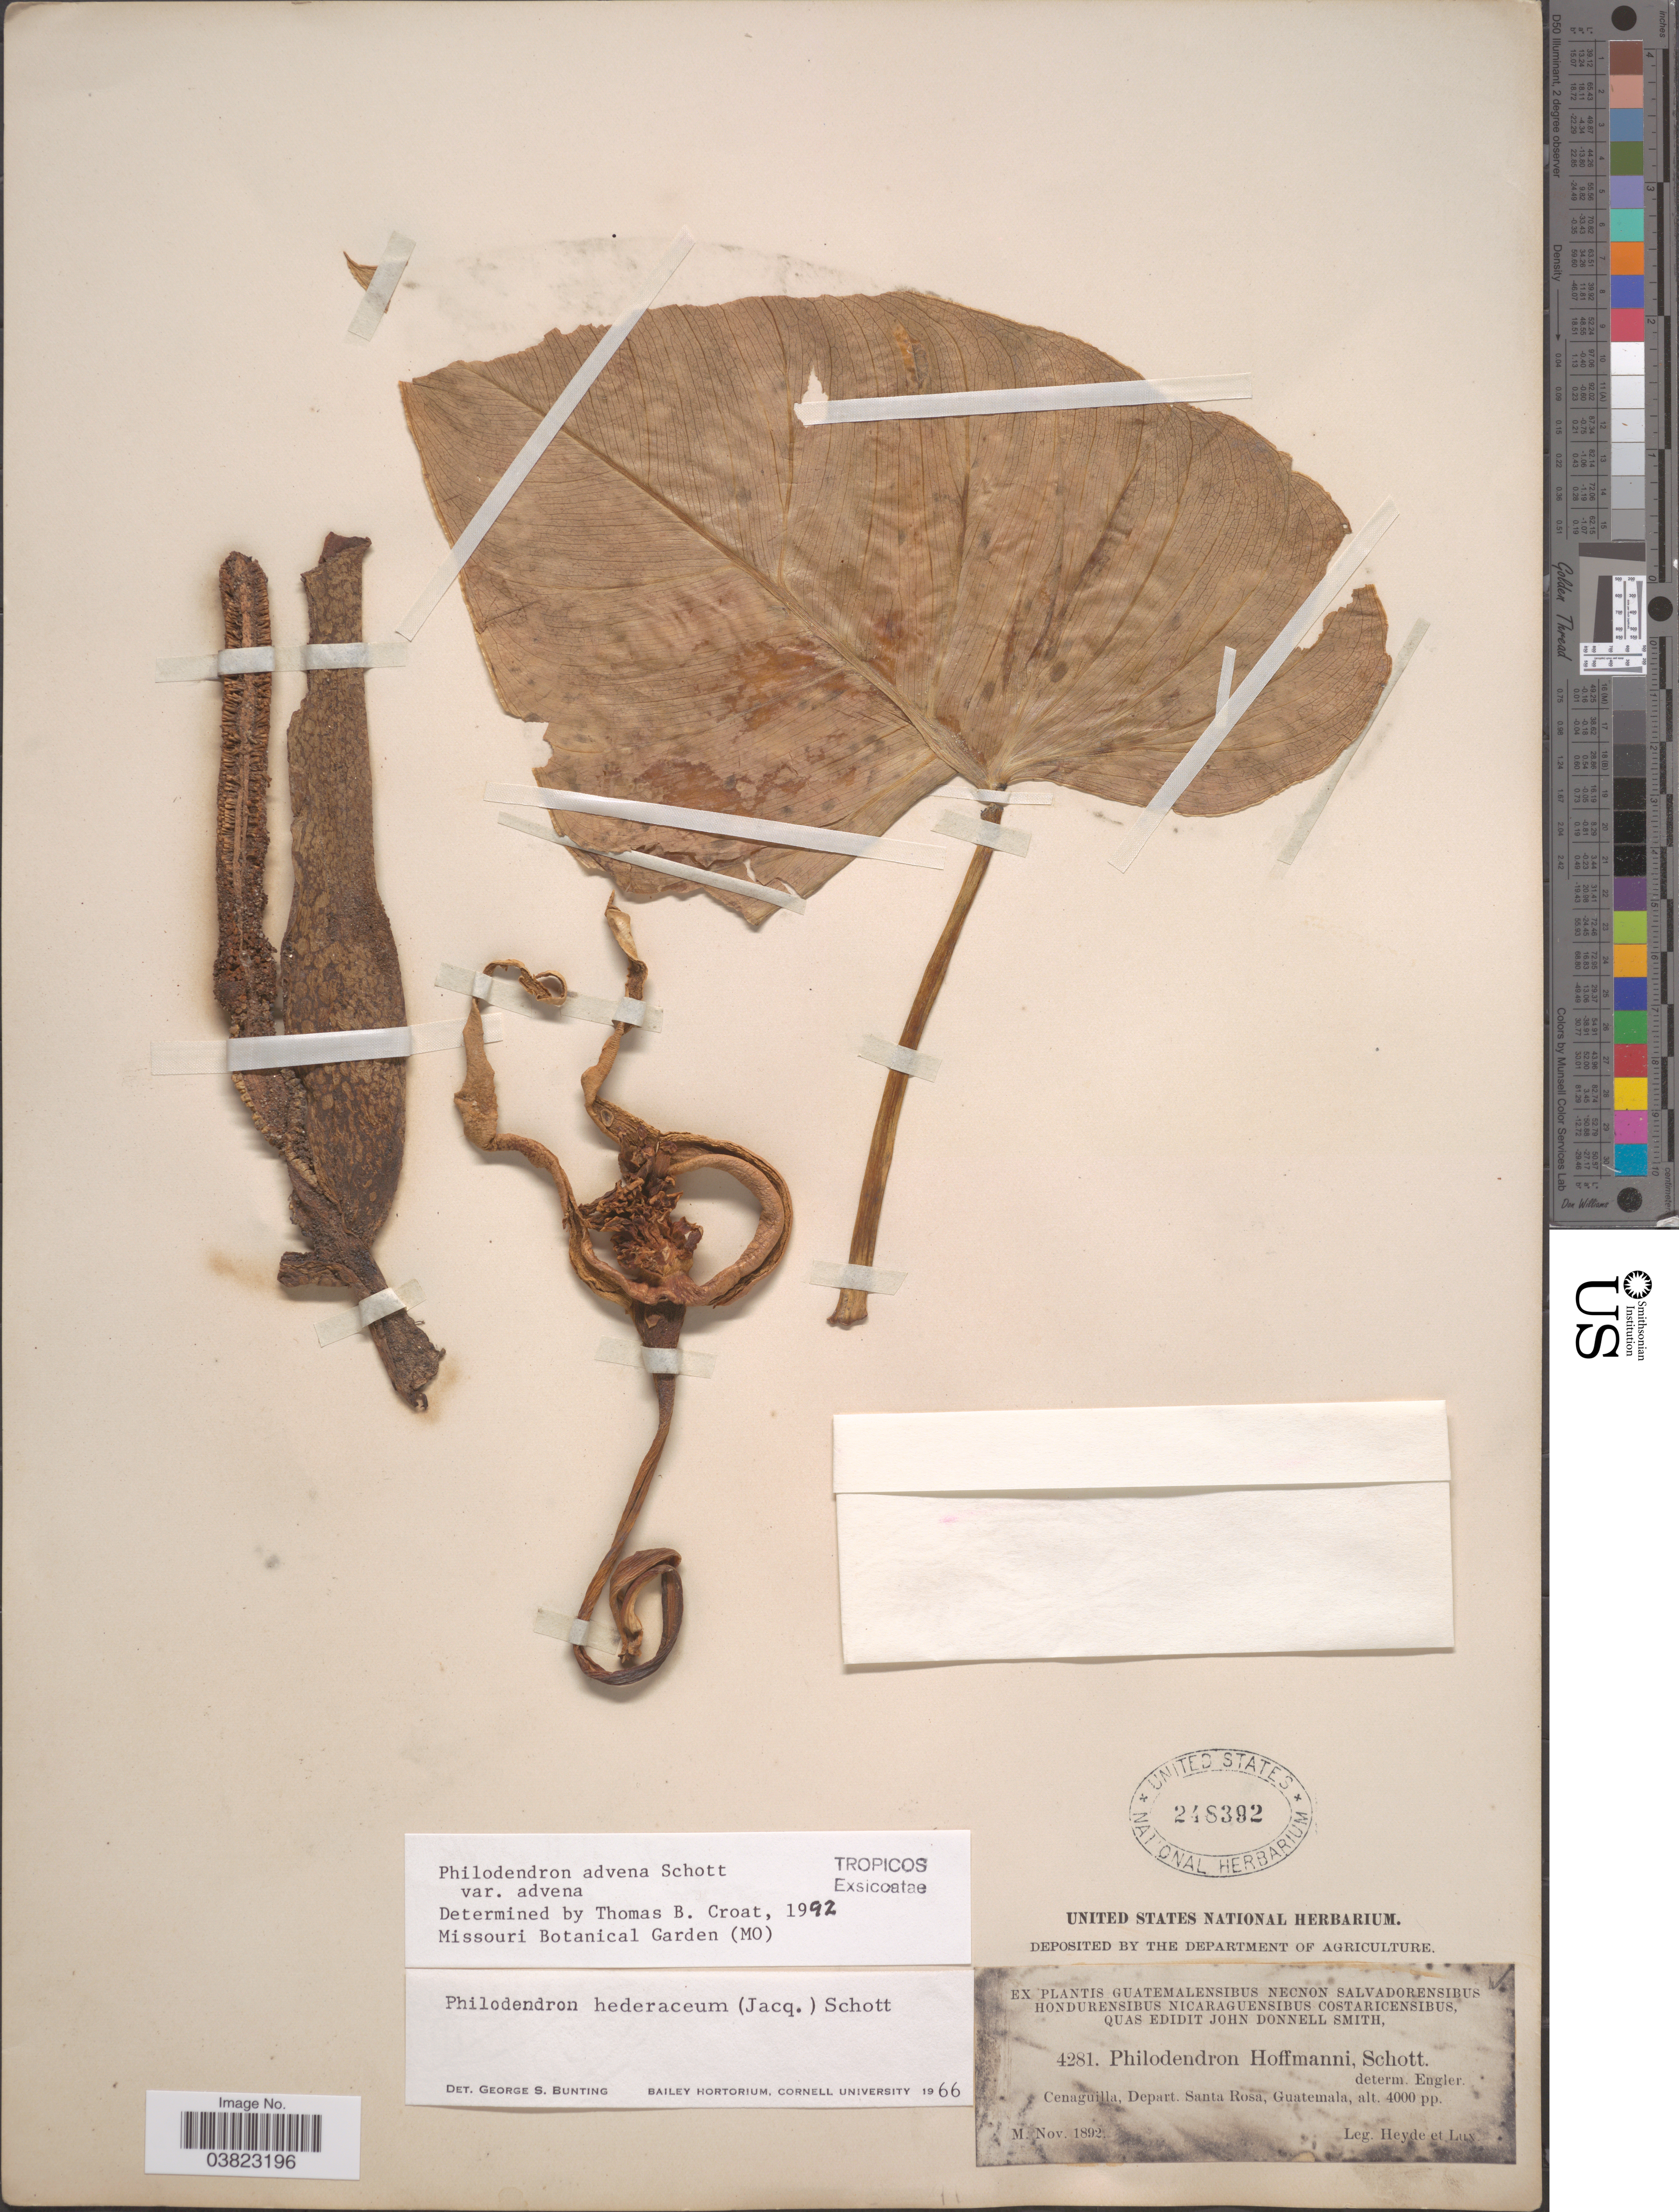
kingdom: Plantae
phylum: Tracheophyta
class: Liliopsida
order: Alismatales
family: Araceae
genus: Philodendron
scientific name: Philodendron advena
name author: Schott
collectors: Heyde & Lux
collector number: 4281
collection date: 1892-11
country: Guatemala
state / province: Santa Rosa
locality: Cenaguilla, Depart. Santa Rosa.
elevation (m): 1219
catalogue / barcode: US 248392